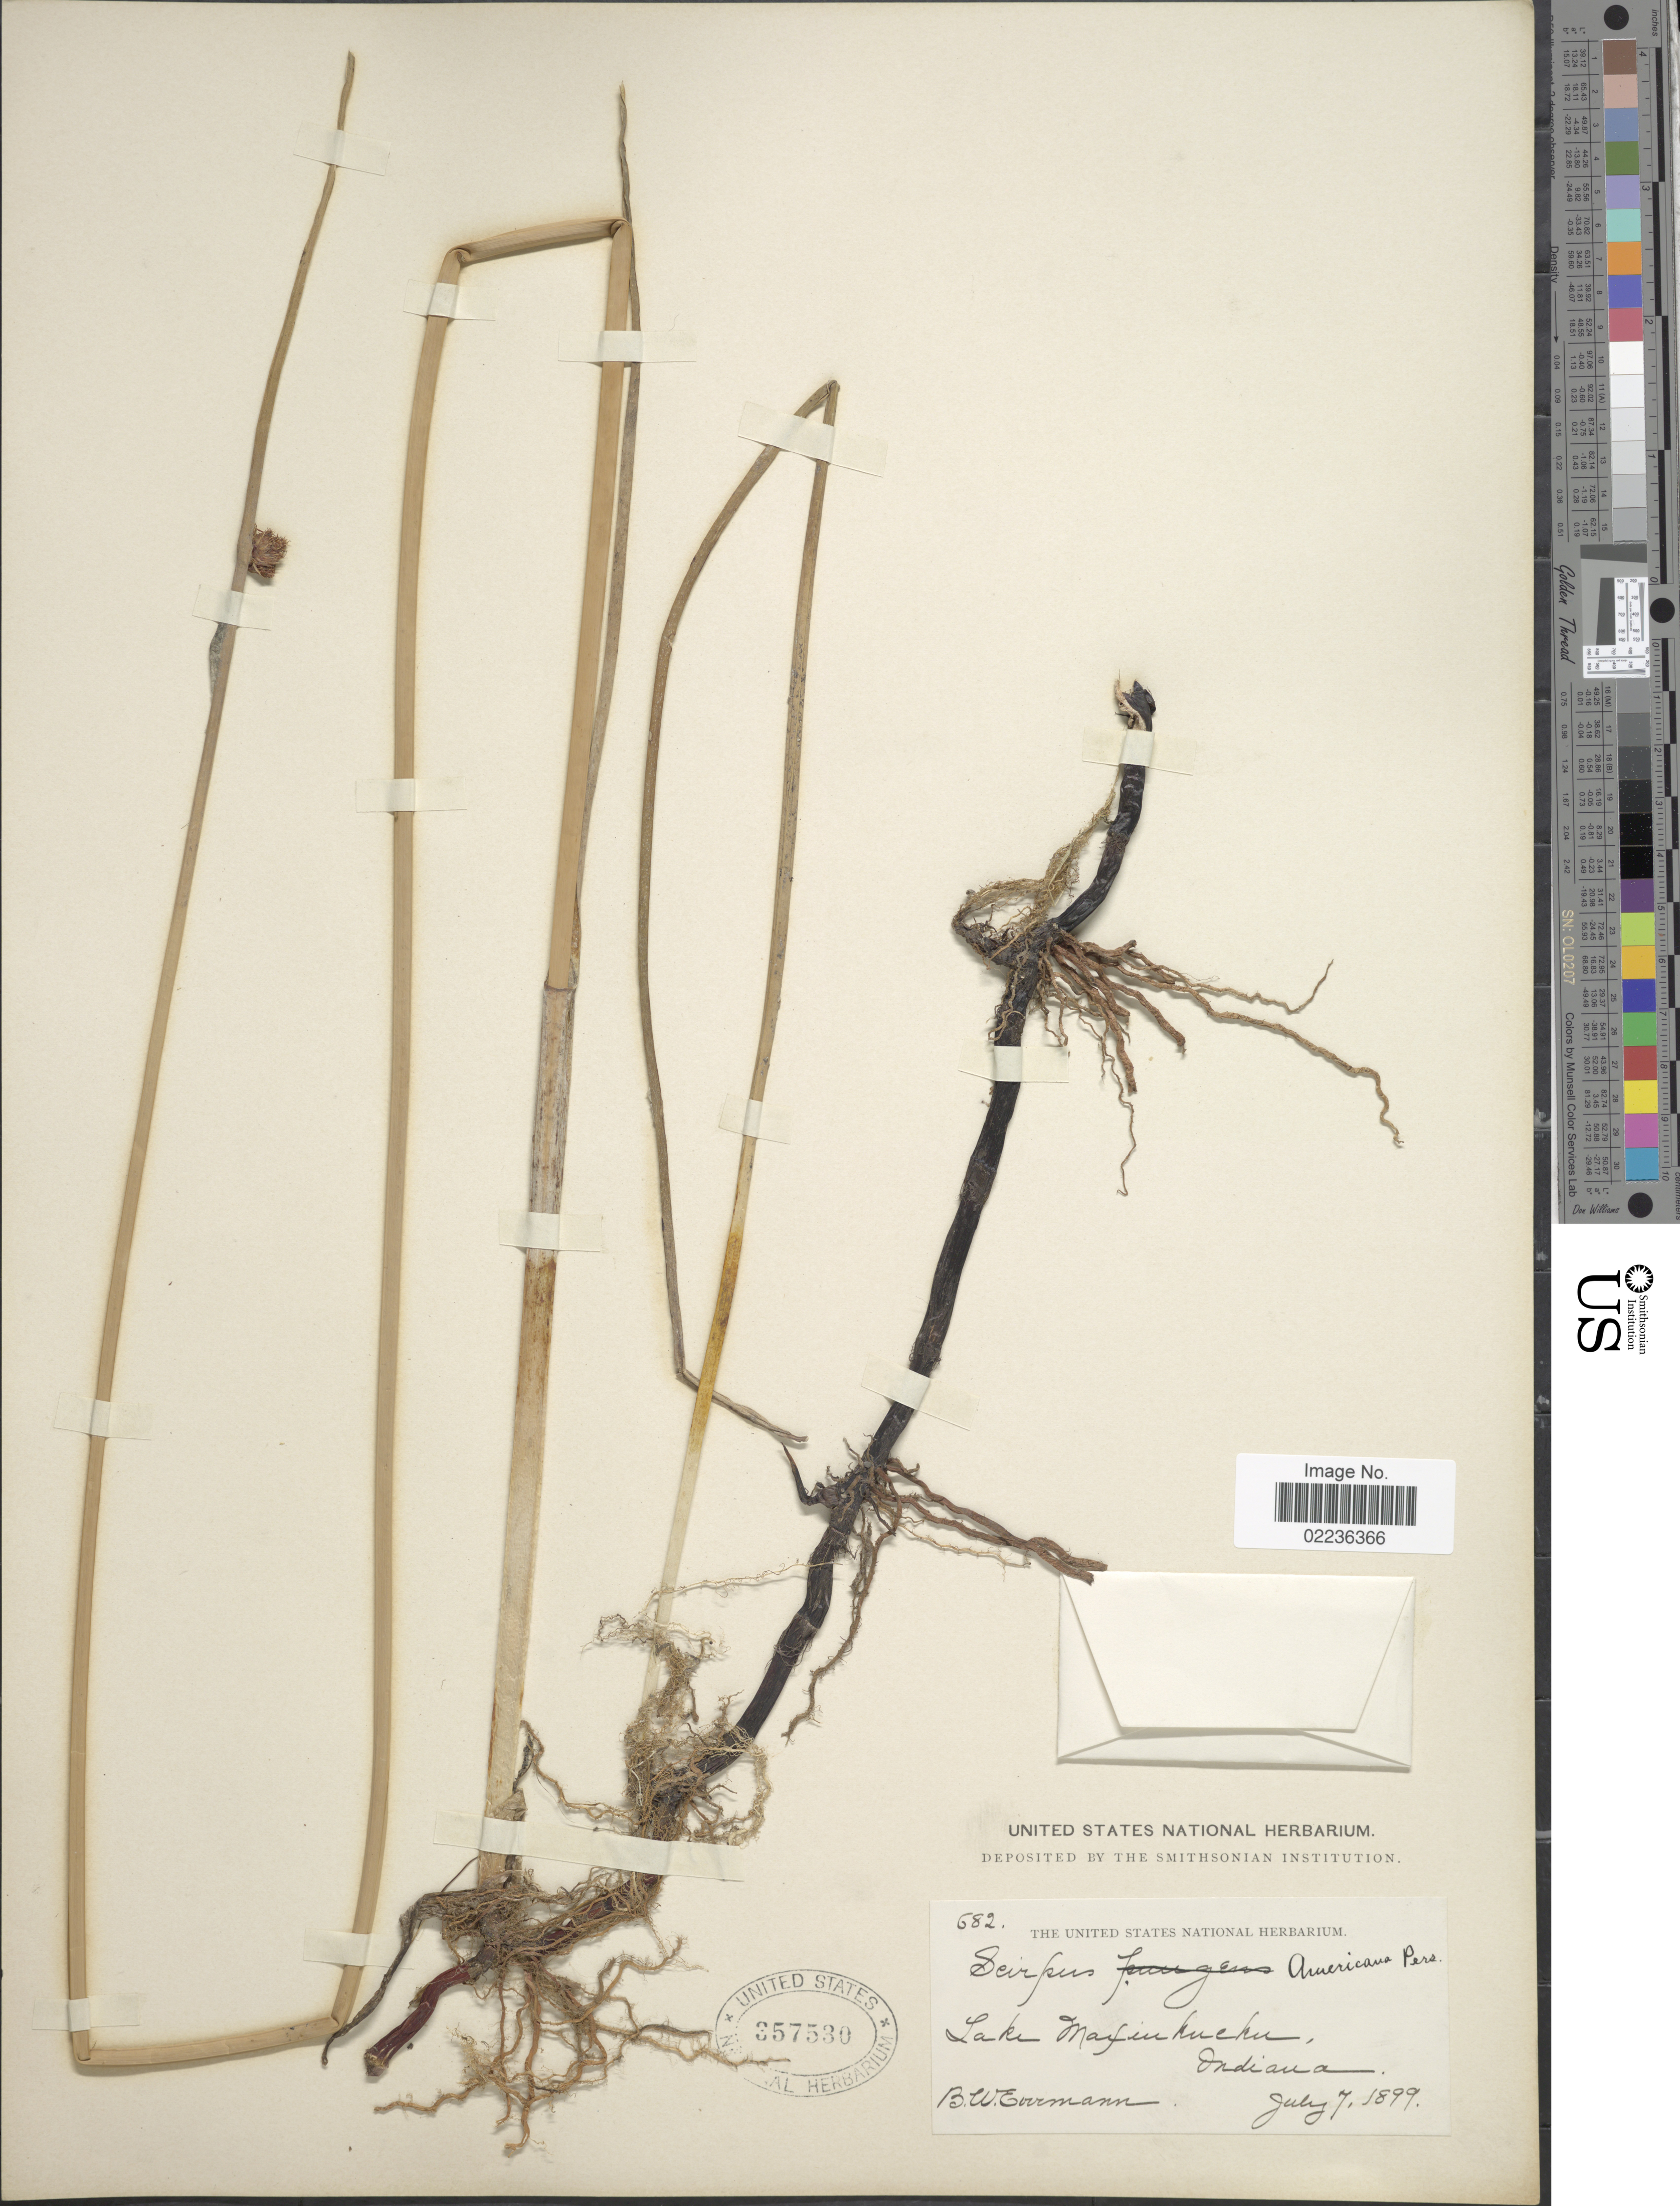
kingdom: Plantae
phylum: Tracheophyta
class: Liliopsida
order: Poales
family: Cyperaceae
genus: Schoenoplectus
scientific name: Schoenoplectus pungens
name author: (Vahl) Palla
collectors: B. W. Evermann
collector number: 682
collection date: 1899-07-07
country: United States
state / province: Indiana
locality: Lake Maxinkuckee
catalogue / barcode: US 357530